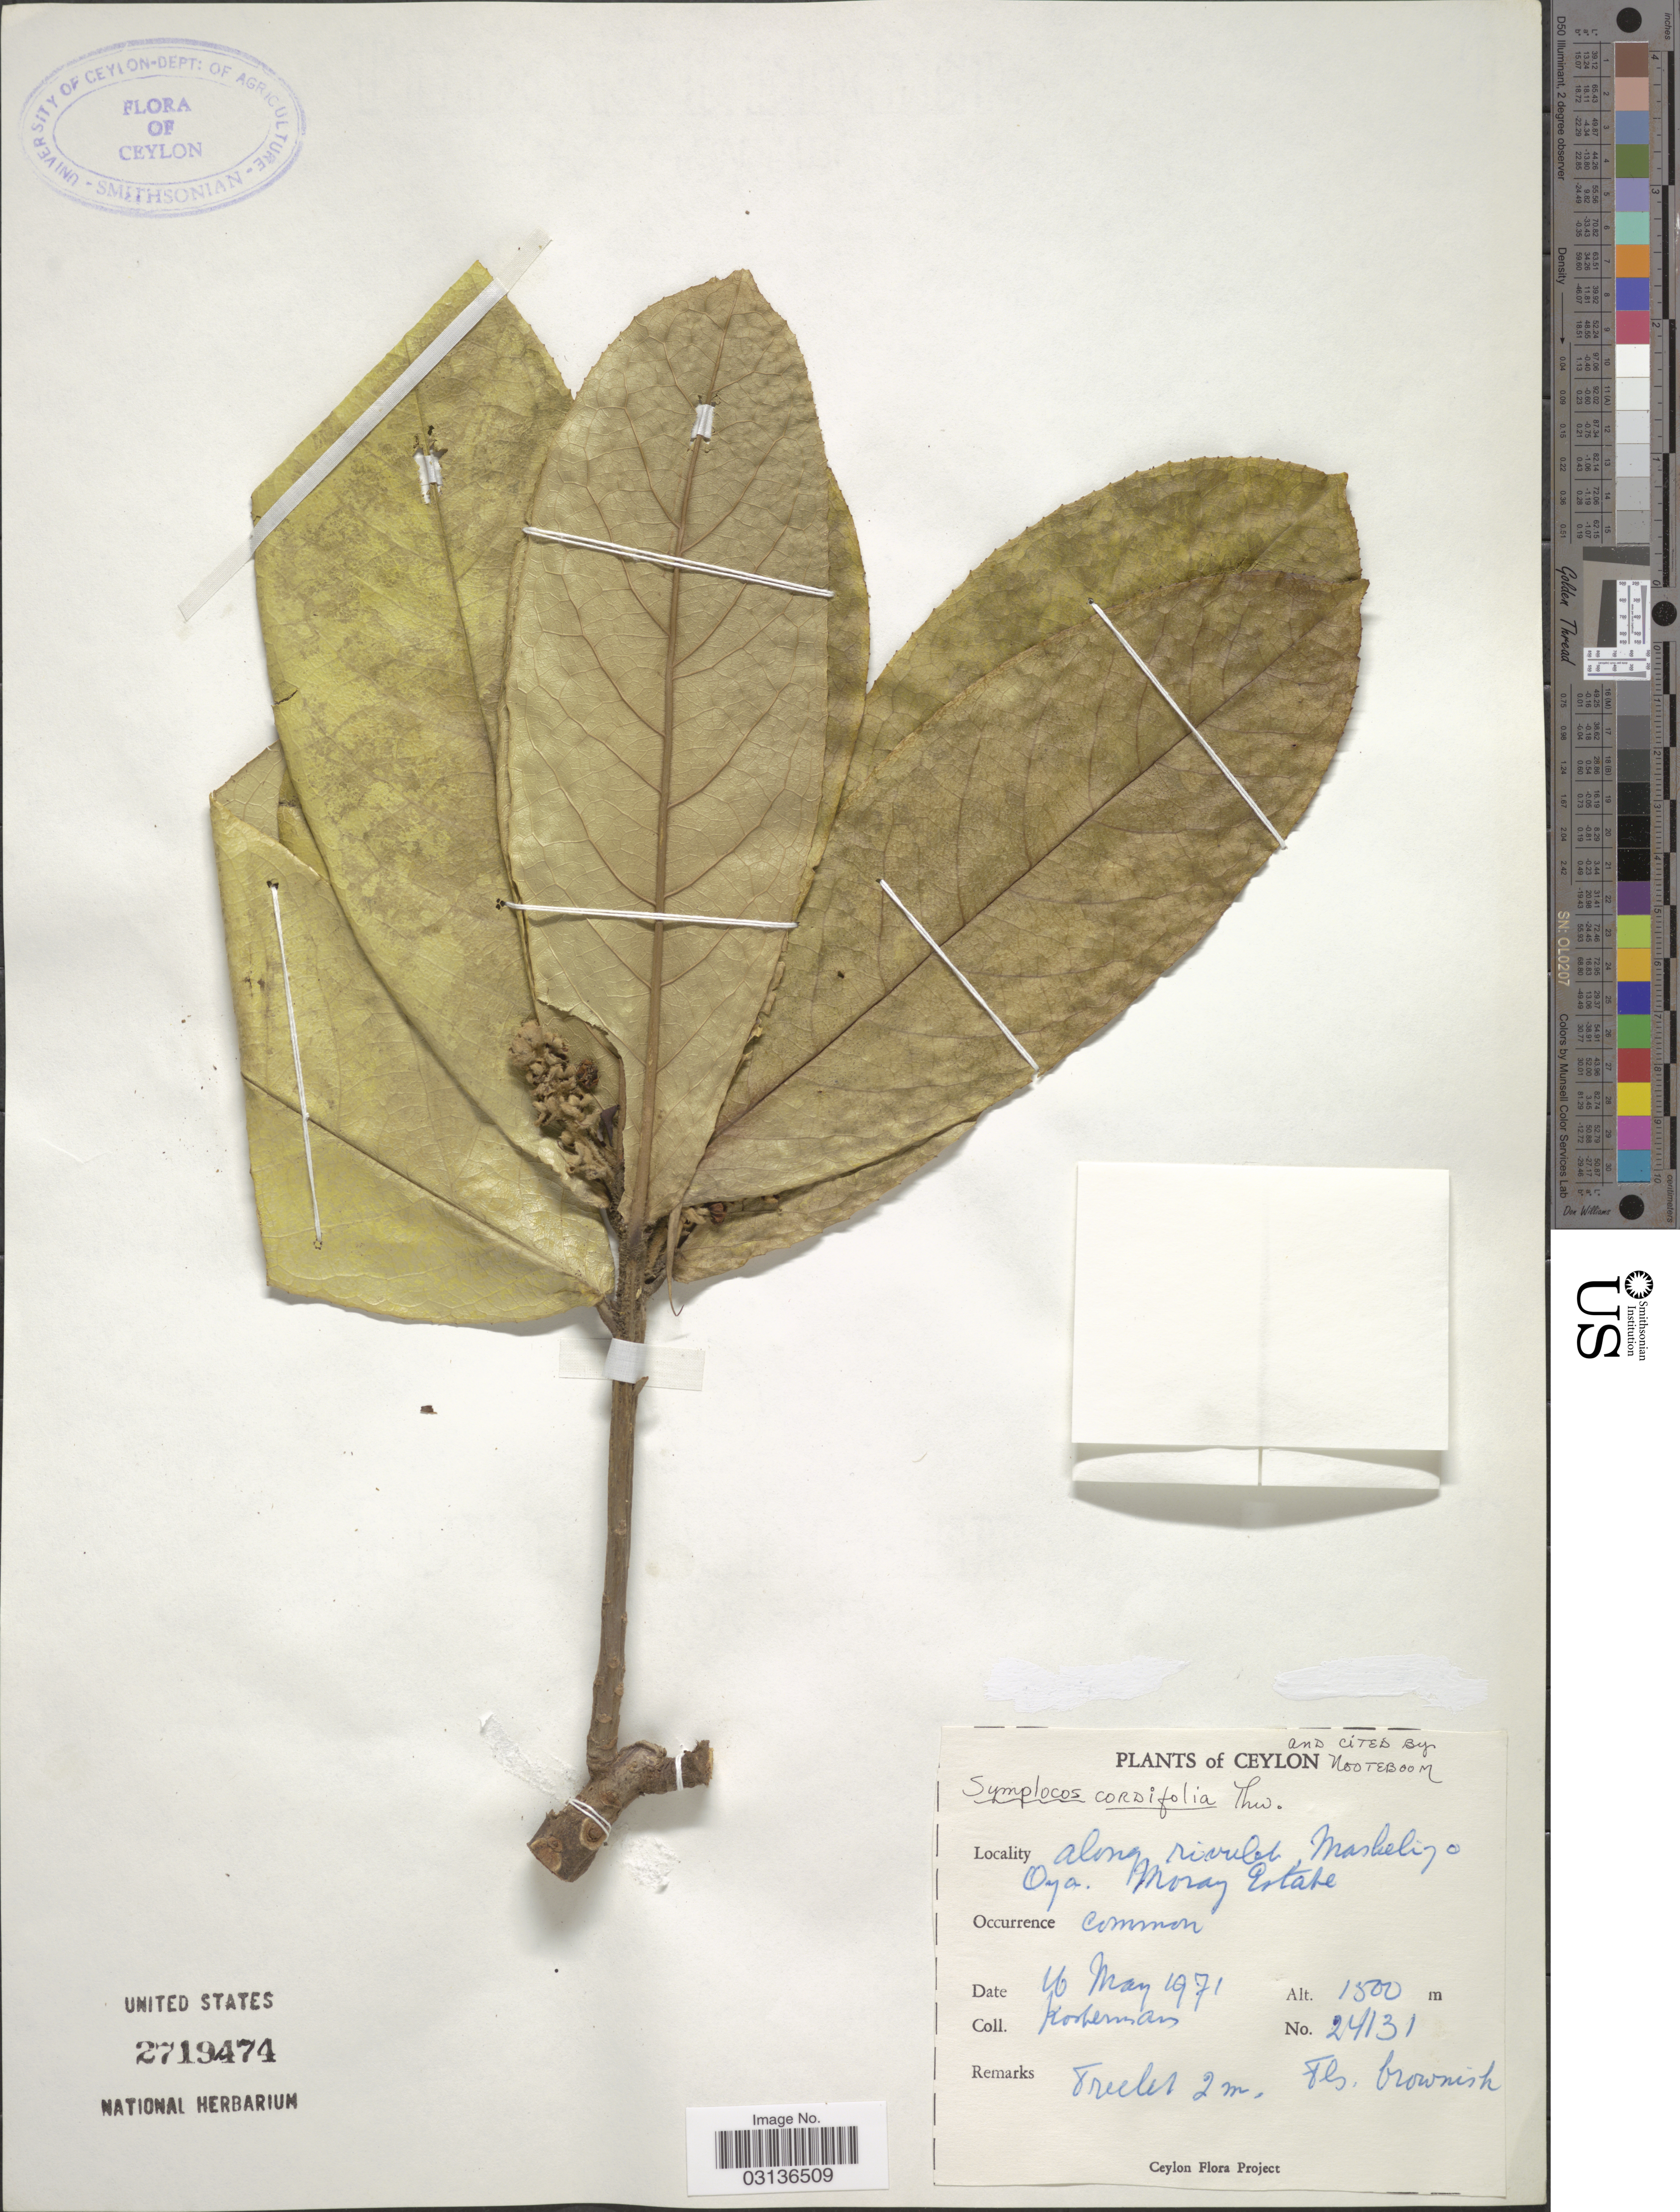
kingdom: Plantae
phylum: Tracheophyta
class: Magnoliopsida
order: Ericales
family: Symplocaceae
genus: Symplocos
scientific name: Symplocos cordifolia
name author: Thwaites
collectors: Kostermans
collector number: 24131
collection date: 1971-05-16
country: Sri Lanka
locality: Ceylon. Along rivulet, Maskeliya Oya. Moray Estate.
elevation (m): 1500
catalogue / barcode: US 2719474